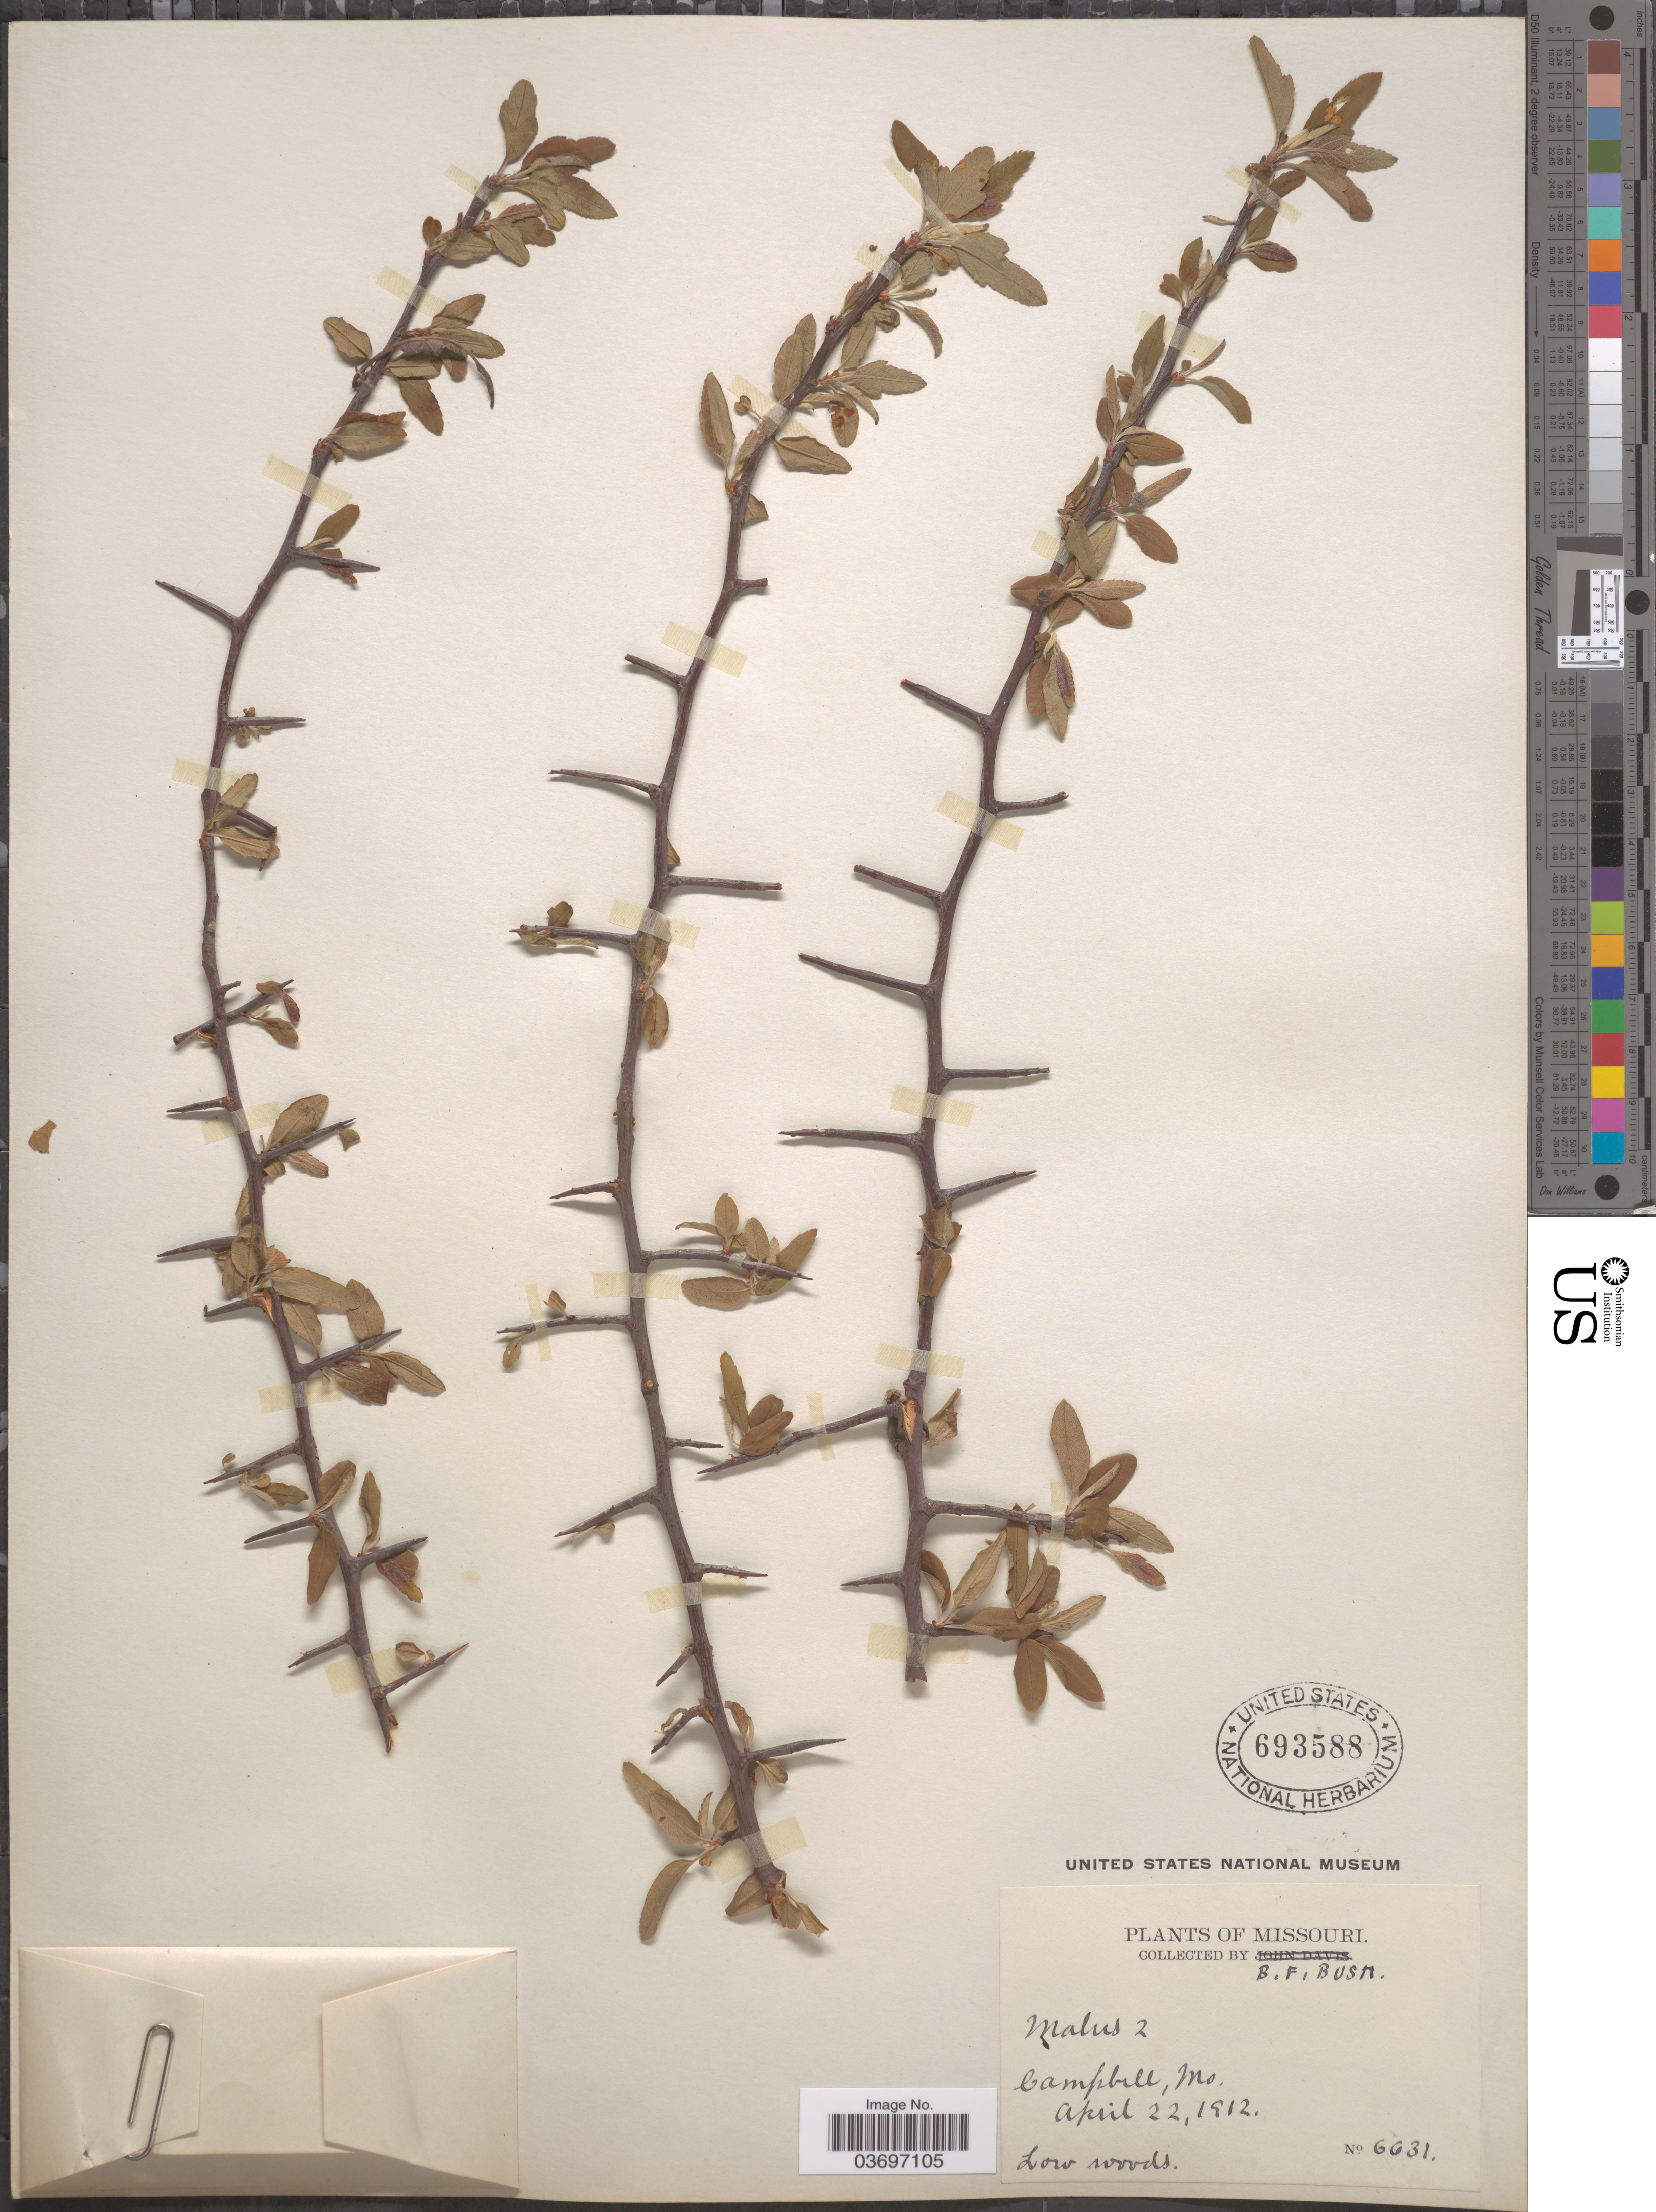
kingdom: Plantae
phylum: Tracheophyta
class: Magnoliopsida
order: Rosales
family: Rosaceae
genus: Malus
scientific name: Malus sp.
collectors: B. F. Bush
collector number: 6631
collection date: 1912-04-22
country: United States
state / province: Missouri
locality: Campbell.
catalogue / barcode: US 693588